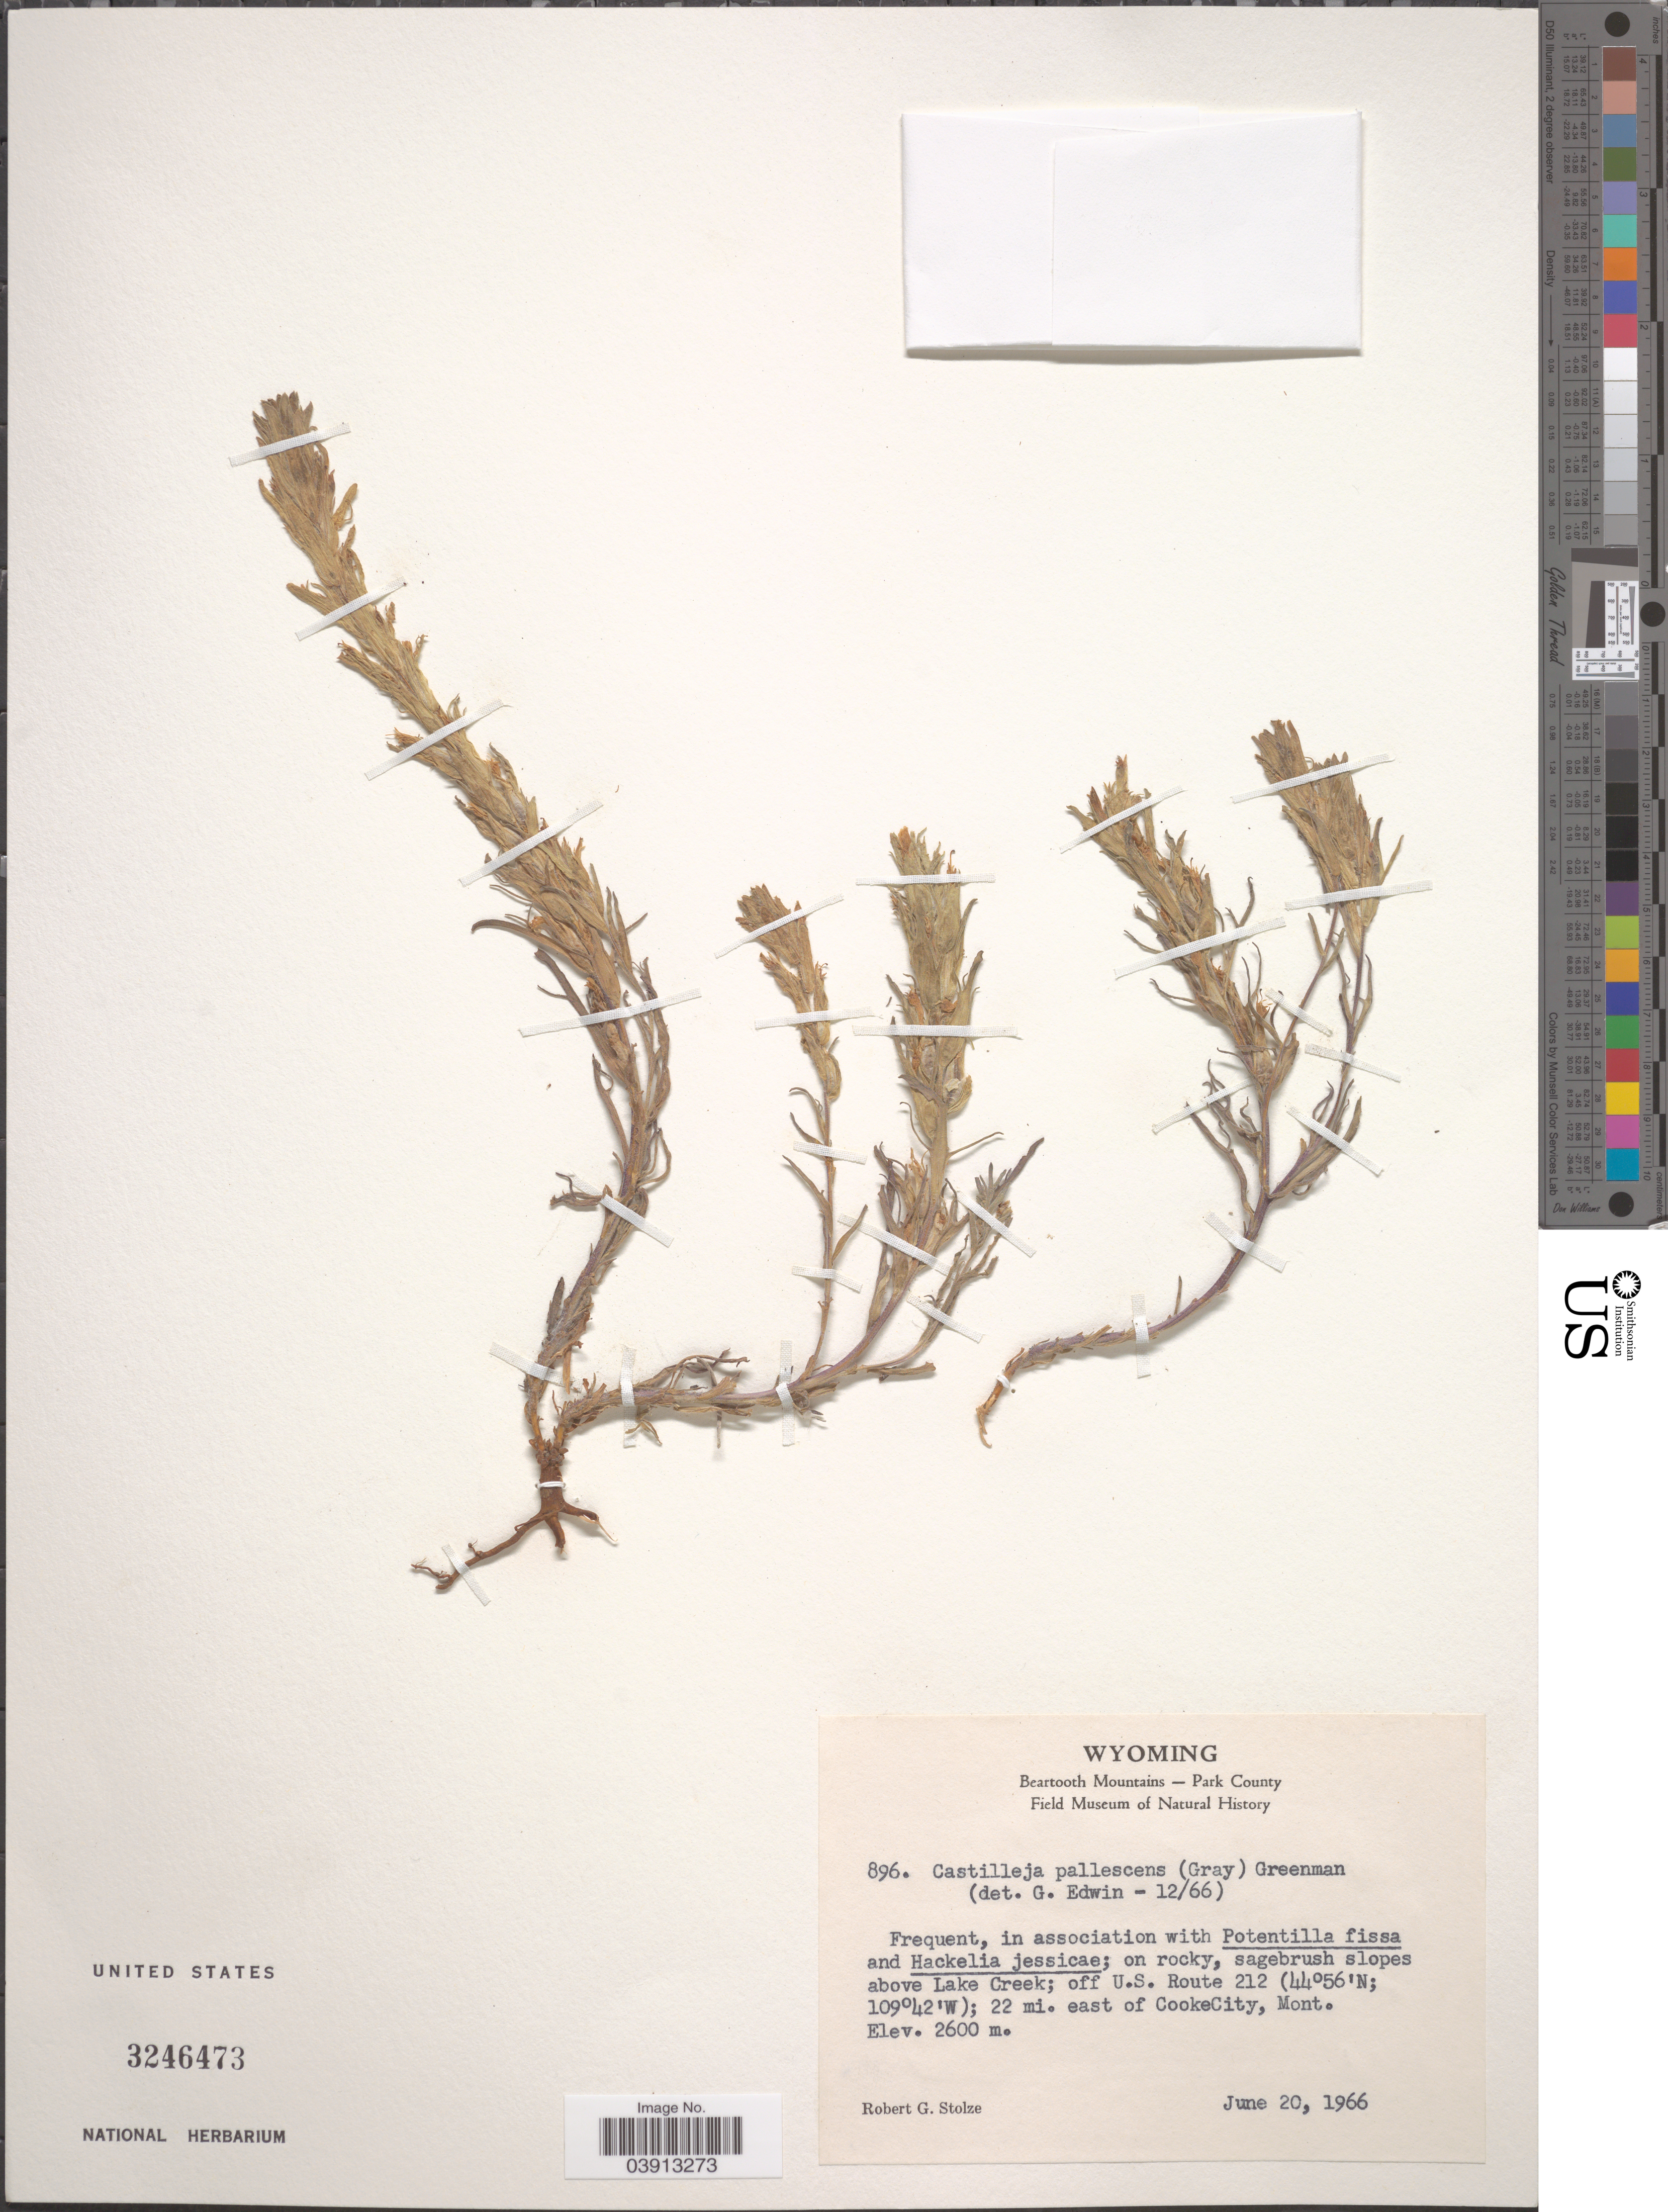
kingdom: Plantae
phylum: Tracheophyta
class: Magnoliopsida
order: Lamiales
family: Orobanchaceae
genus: Castilleja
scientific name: Castilleja pallescens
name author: (A. Gray) Greenm.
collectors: R. G. Stolze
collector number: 896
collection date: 1966-06-20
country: United States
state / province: Wyoming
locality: Beartooth Mountains - Park County. On rocky, sagebrush slopes above Lake Creek; off U.S. Route 212; 22 mi. east of CookeCity, Mont.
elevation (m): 2600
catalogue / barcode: US 3246473